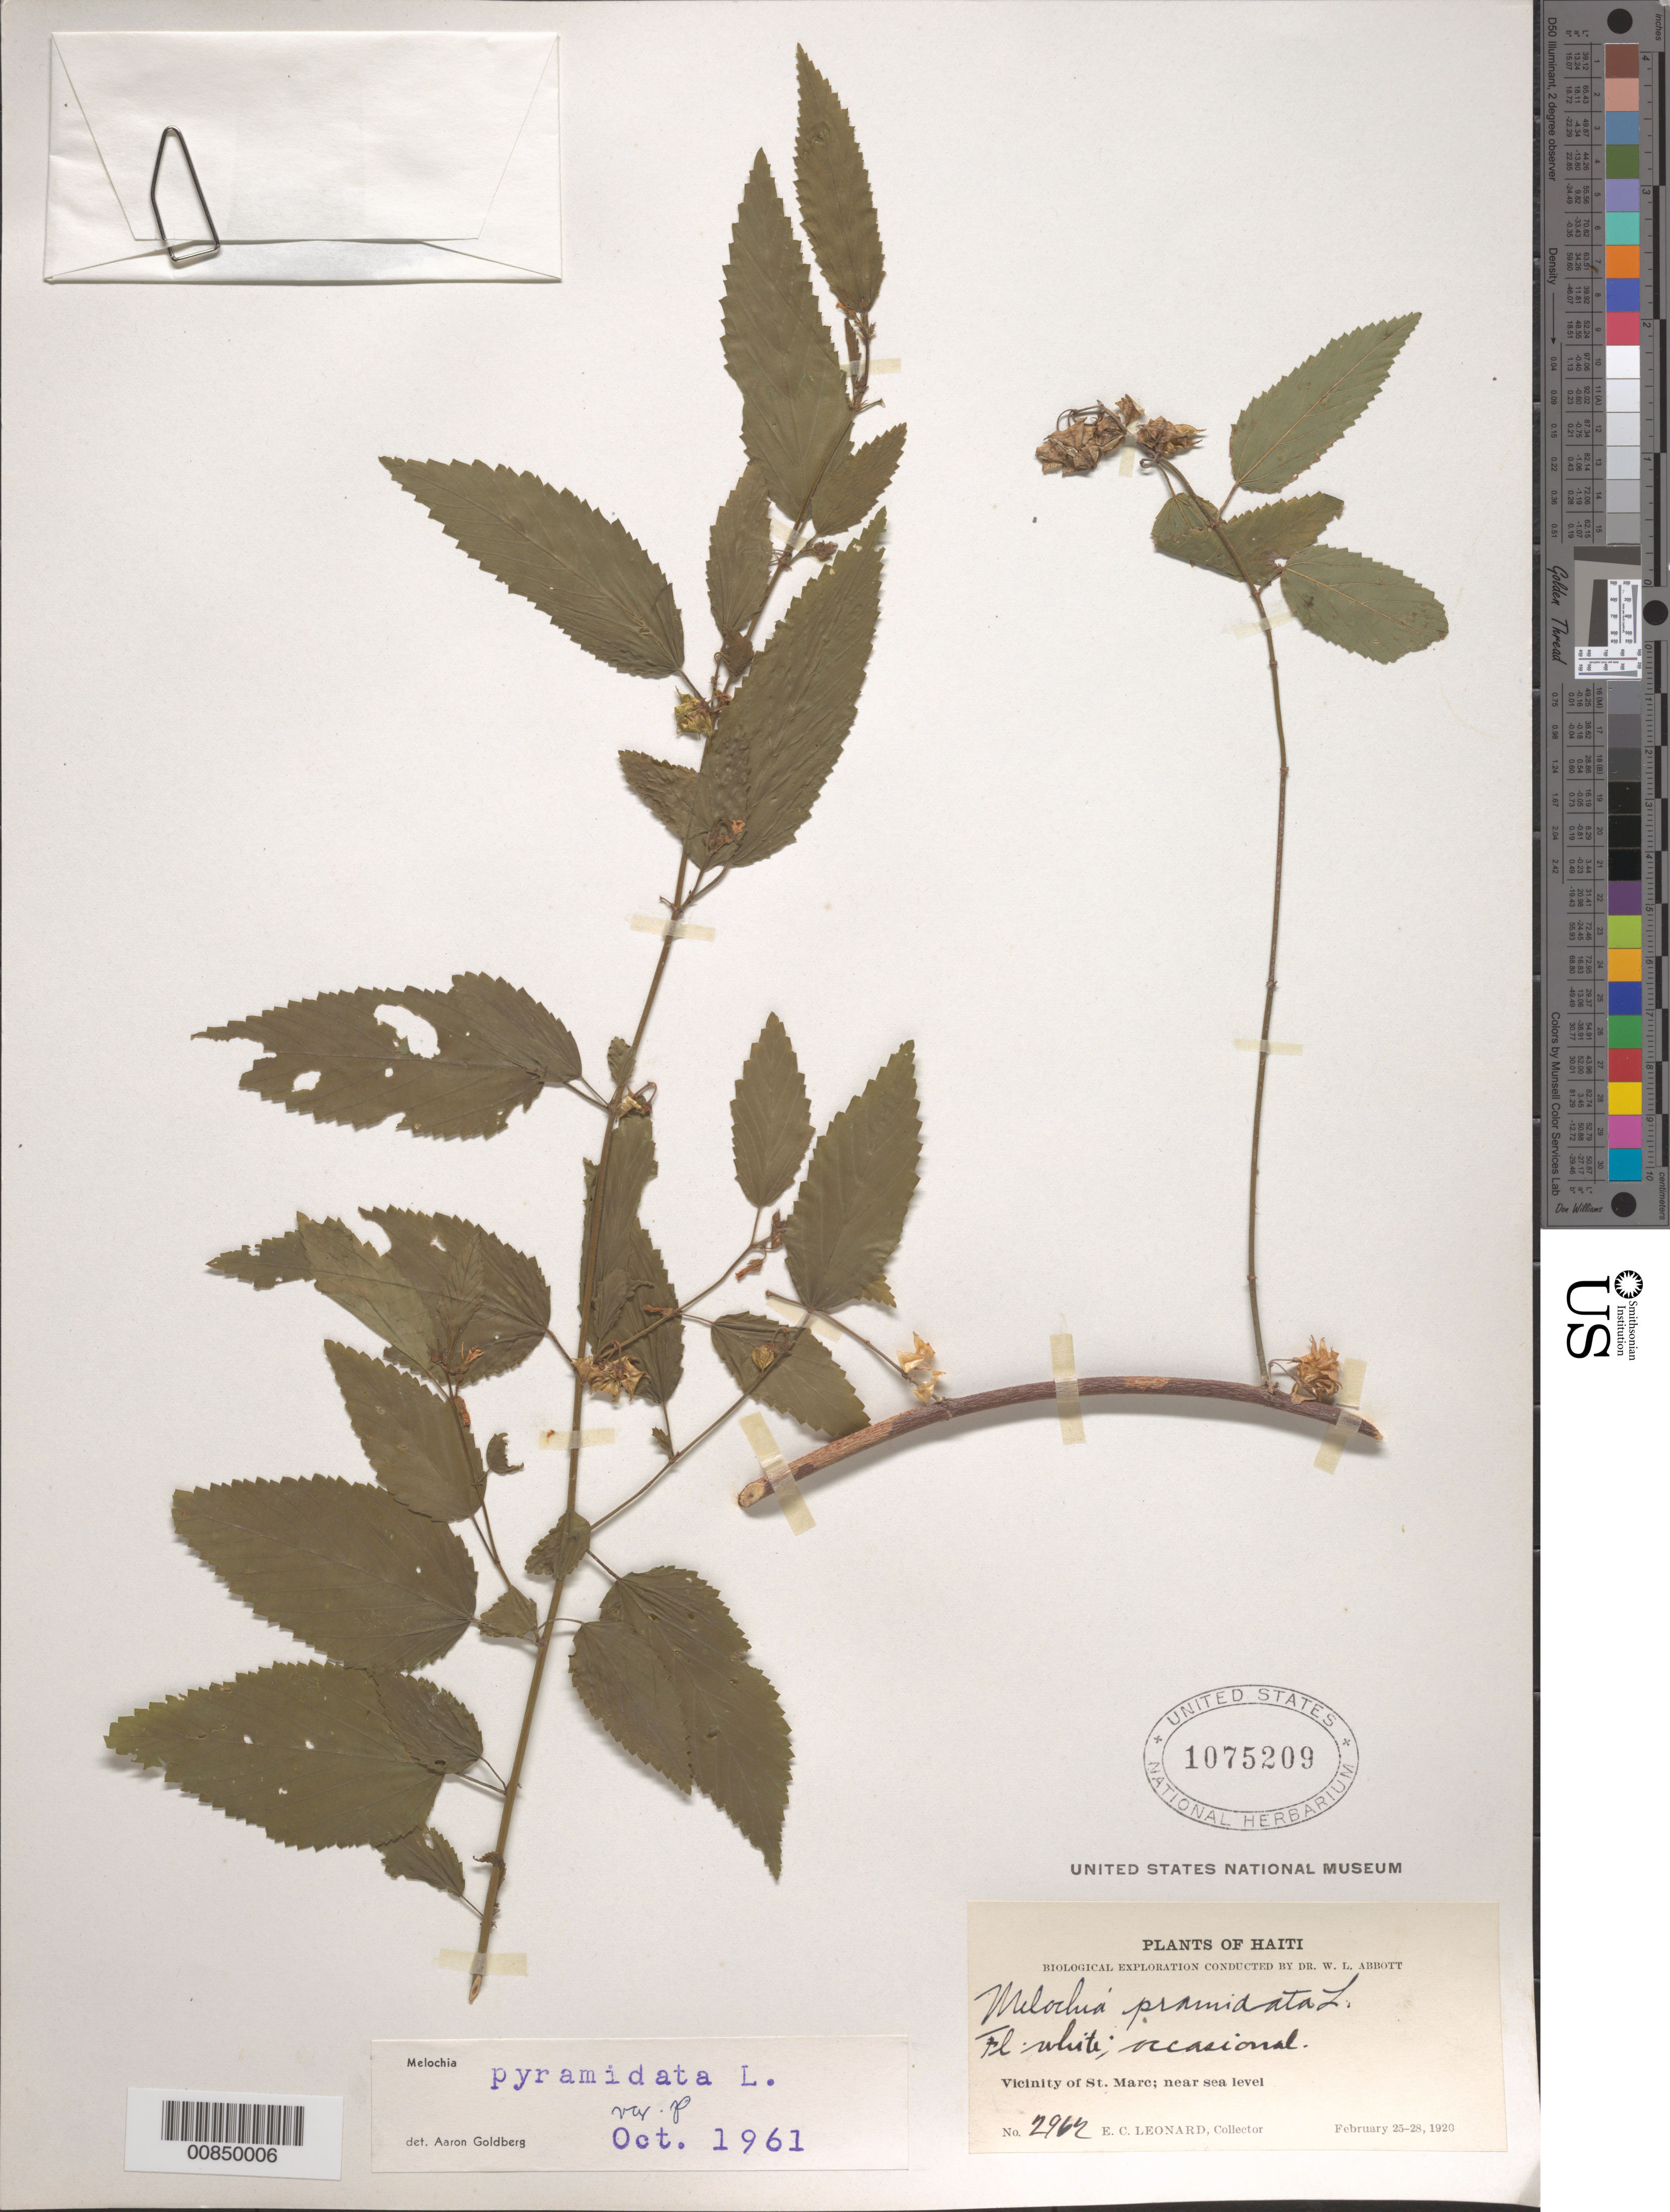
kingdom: Plantae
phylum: Tracheophyta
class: Magnoliopsida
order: Malvales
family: Malvaceae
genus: Melochia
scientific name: Melochia pyramidata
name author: L.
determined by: Goldberg, Aaron, (US), NMNH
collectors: E. C. Leonard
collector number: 2962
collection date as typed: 25 Feb 1920 to 28 Feb 1920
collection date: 1920-02-25/1920-02-28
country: Haiti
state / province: Artibonite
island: Hispaniola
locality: Vicinity of St. Marc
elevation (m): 0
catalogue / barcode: US 1075209